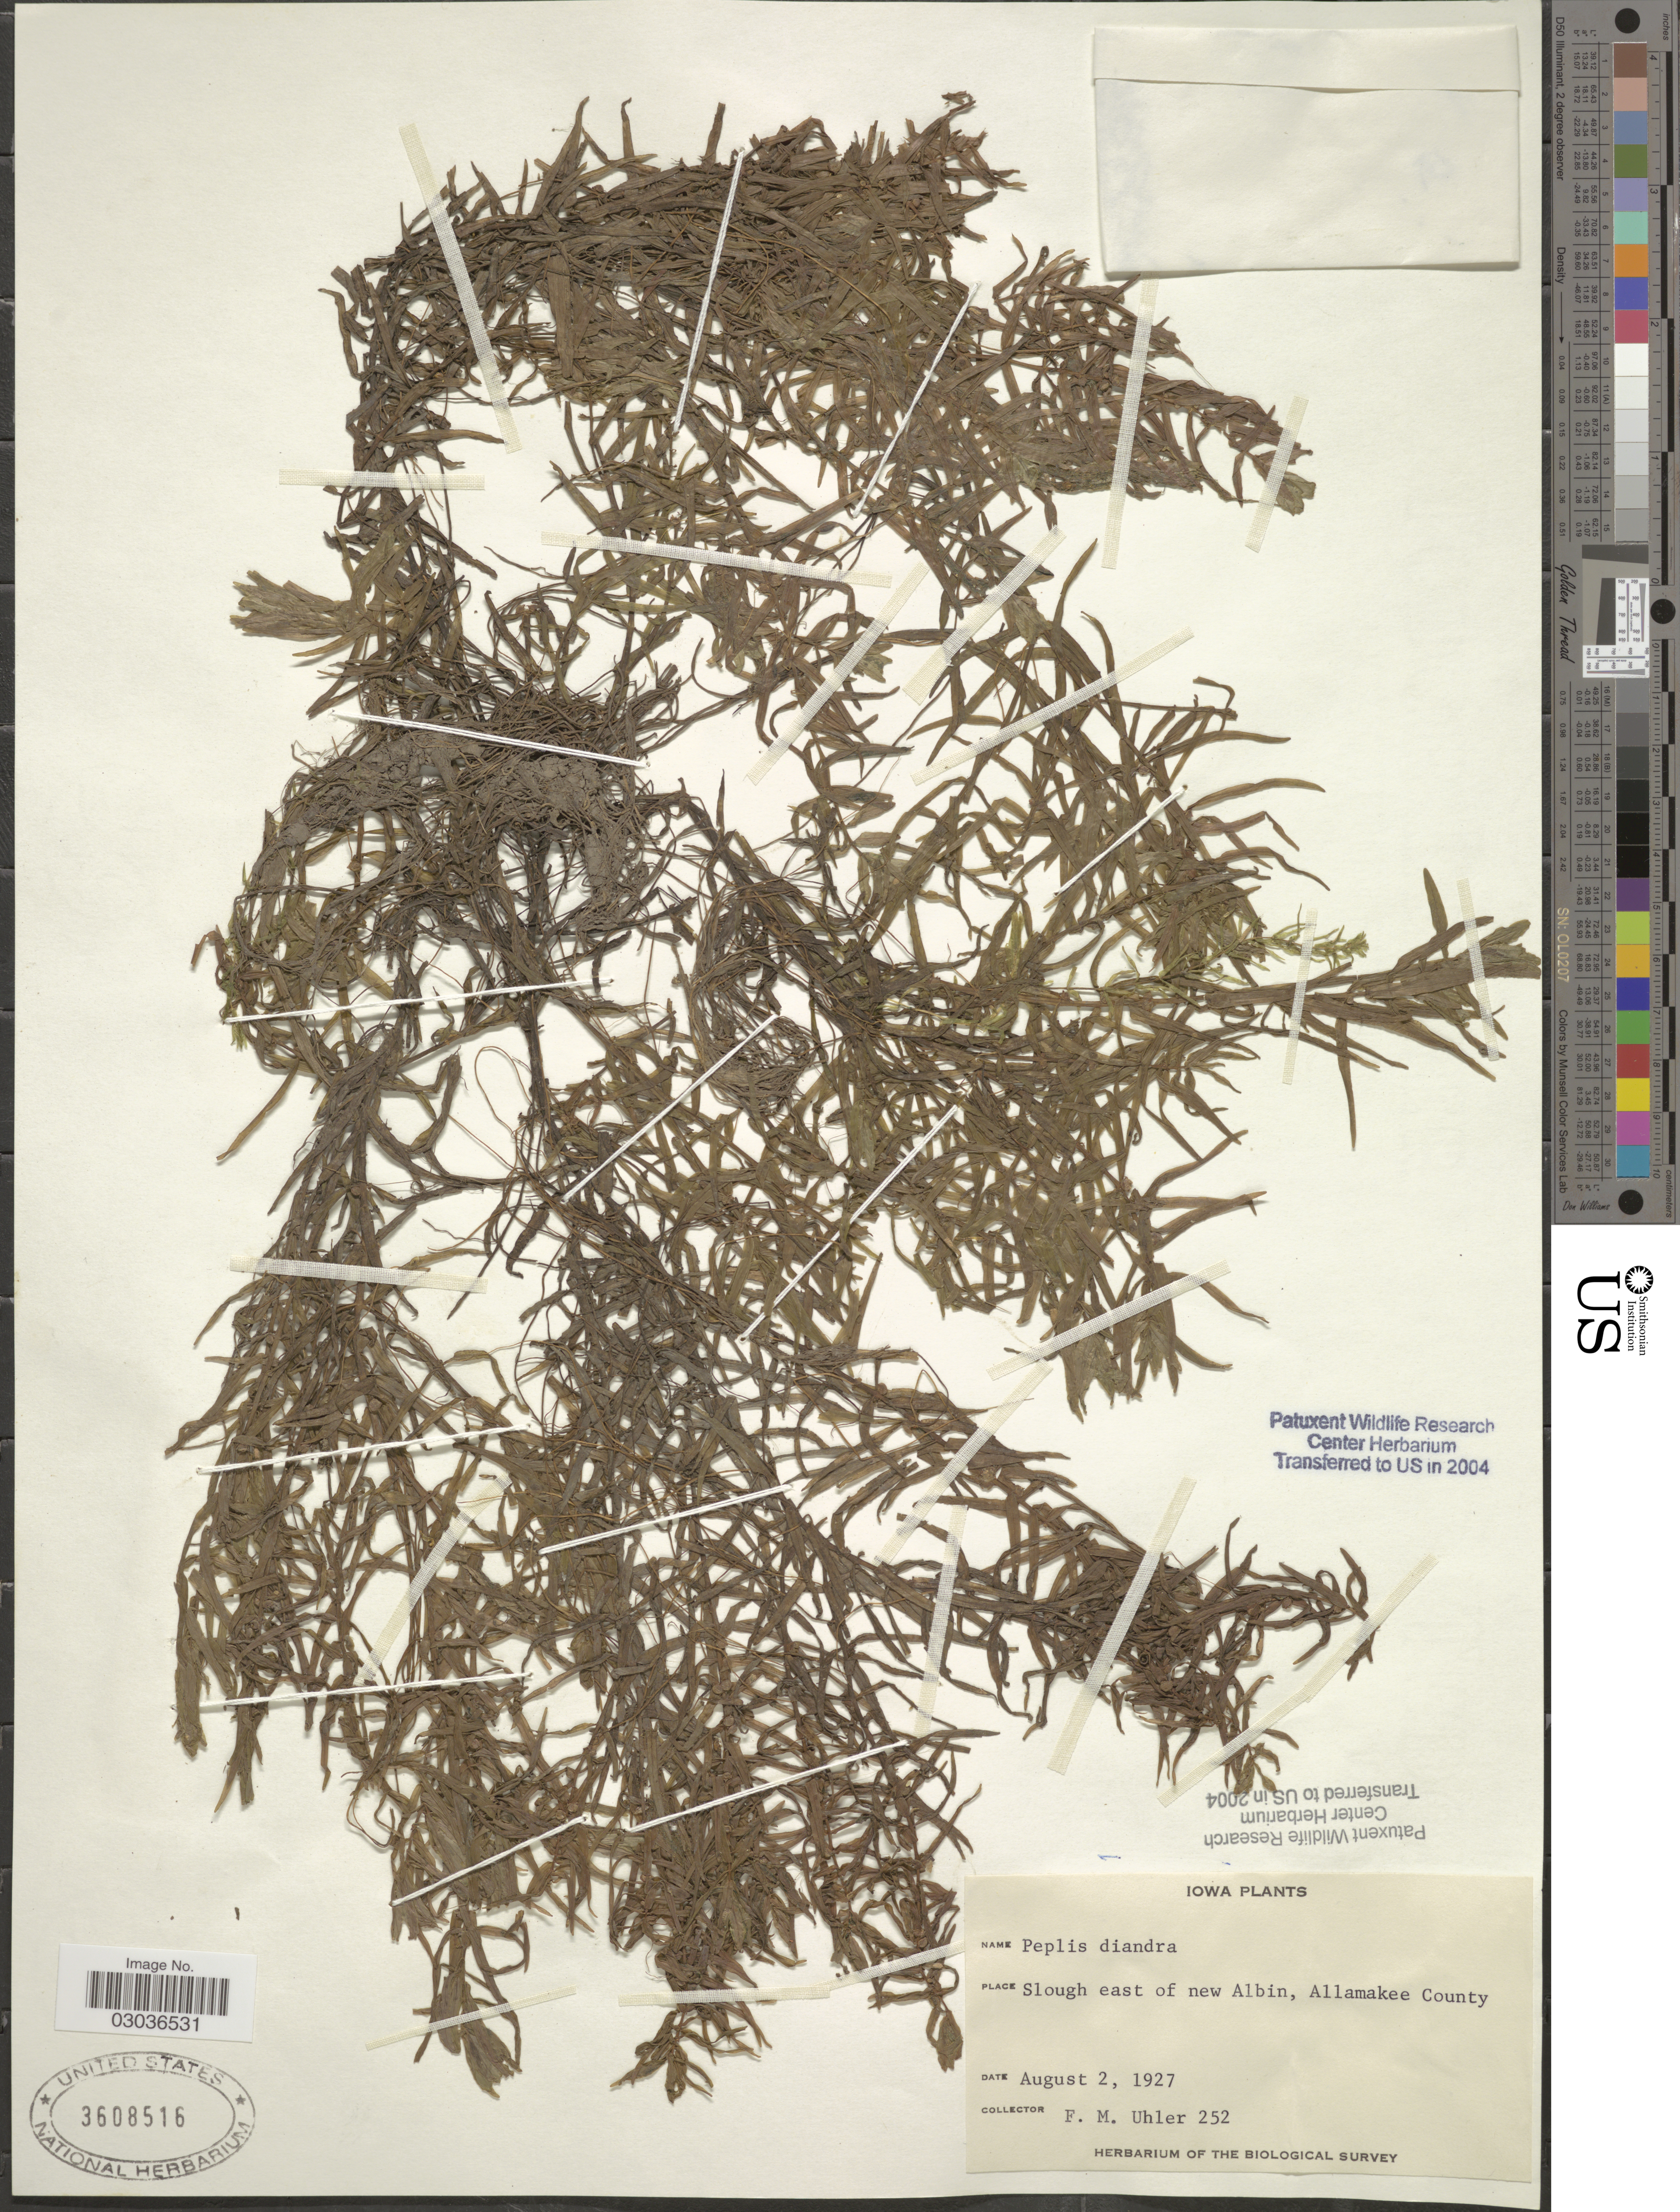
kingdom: Plantae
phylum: Tracheophyta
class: Magnoliopsida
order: Myrtales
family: Lythraceae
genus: Didiplis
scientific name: Didiplis diandra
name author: (Nutt. ex DC.) Alph. Wood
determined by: Strong, Mark T., (BOT), Smithsonian Institution - National Museum of Natural History (UNITED STATES)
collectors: F. M. Uhler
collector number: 252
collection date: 1927-08-02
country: United States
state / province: Iowa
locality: Slough east of new Albin, Allamakee County.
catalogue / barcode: US 3608516